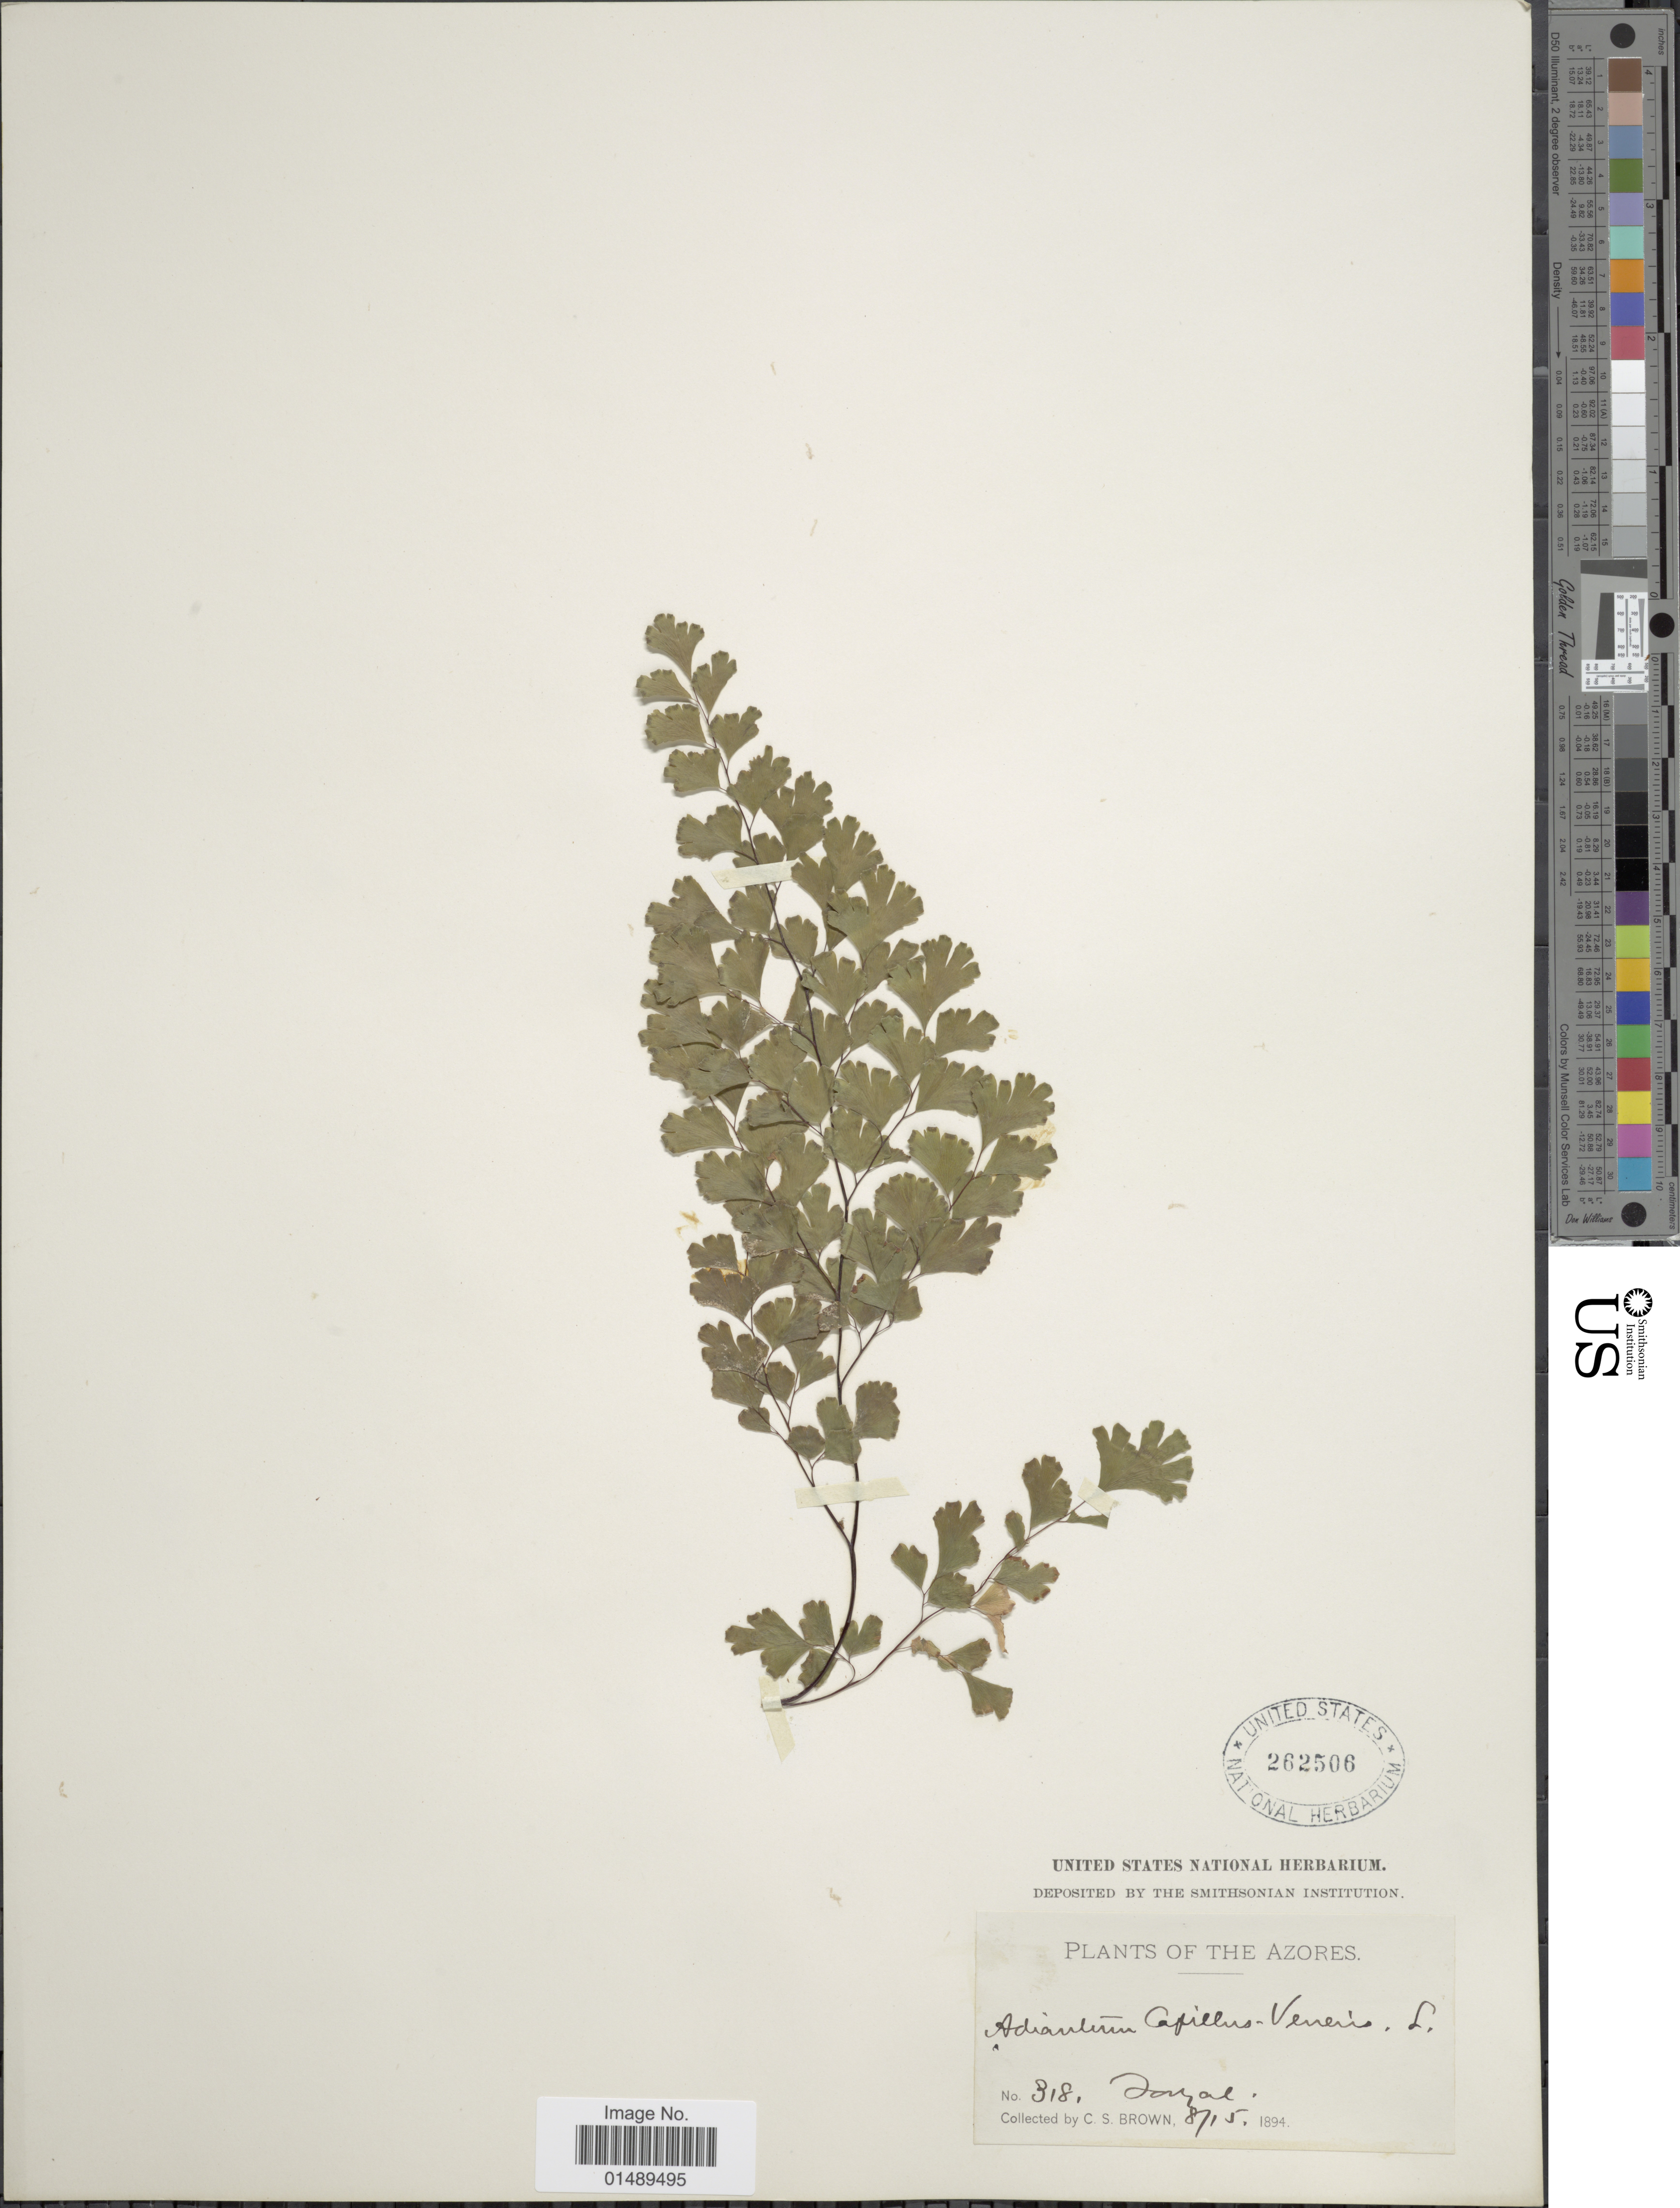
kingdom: Plantae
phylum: Tracheophyta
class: Polypodiopsida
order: Polypodiales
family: Pteridaceae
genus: Adiantum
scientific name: Adiantum capillus-veneris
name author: L.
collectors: C. S. Brown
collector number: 318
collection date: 1894-08-15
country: Portugal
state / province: Azores (Aut. Reg.)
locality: Janal [interpreted]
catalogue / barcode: US 262516